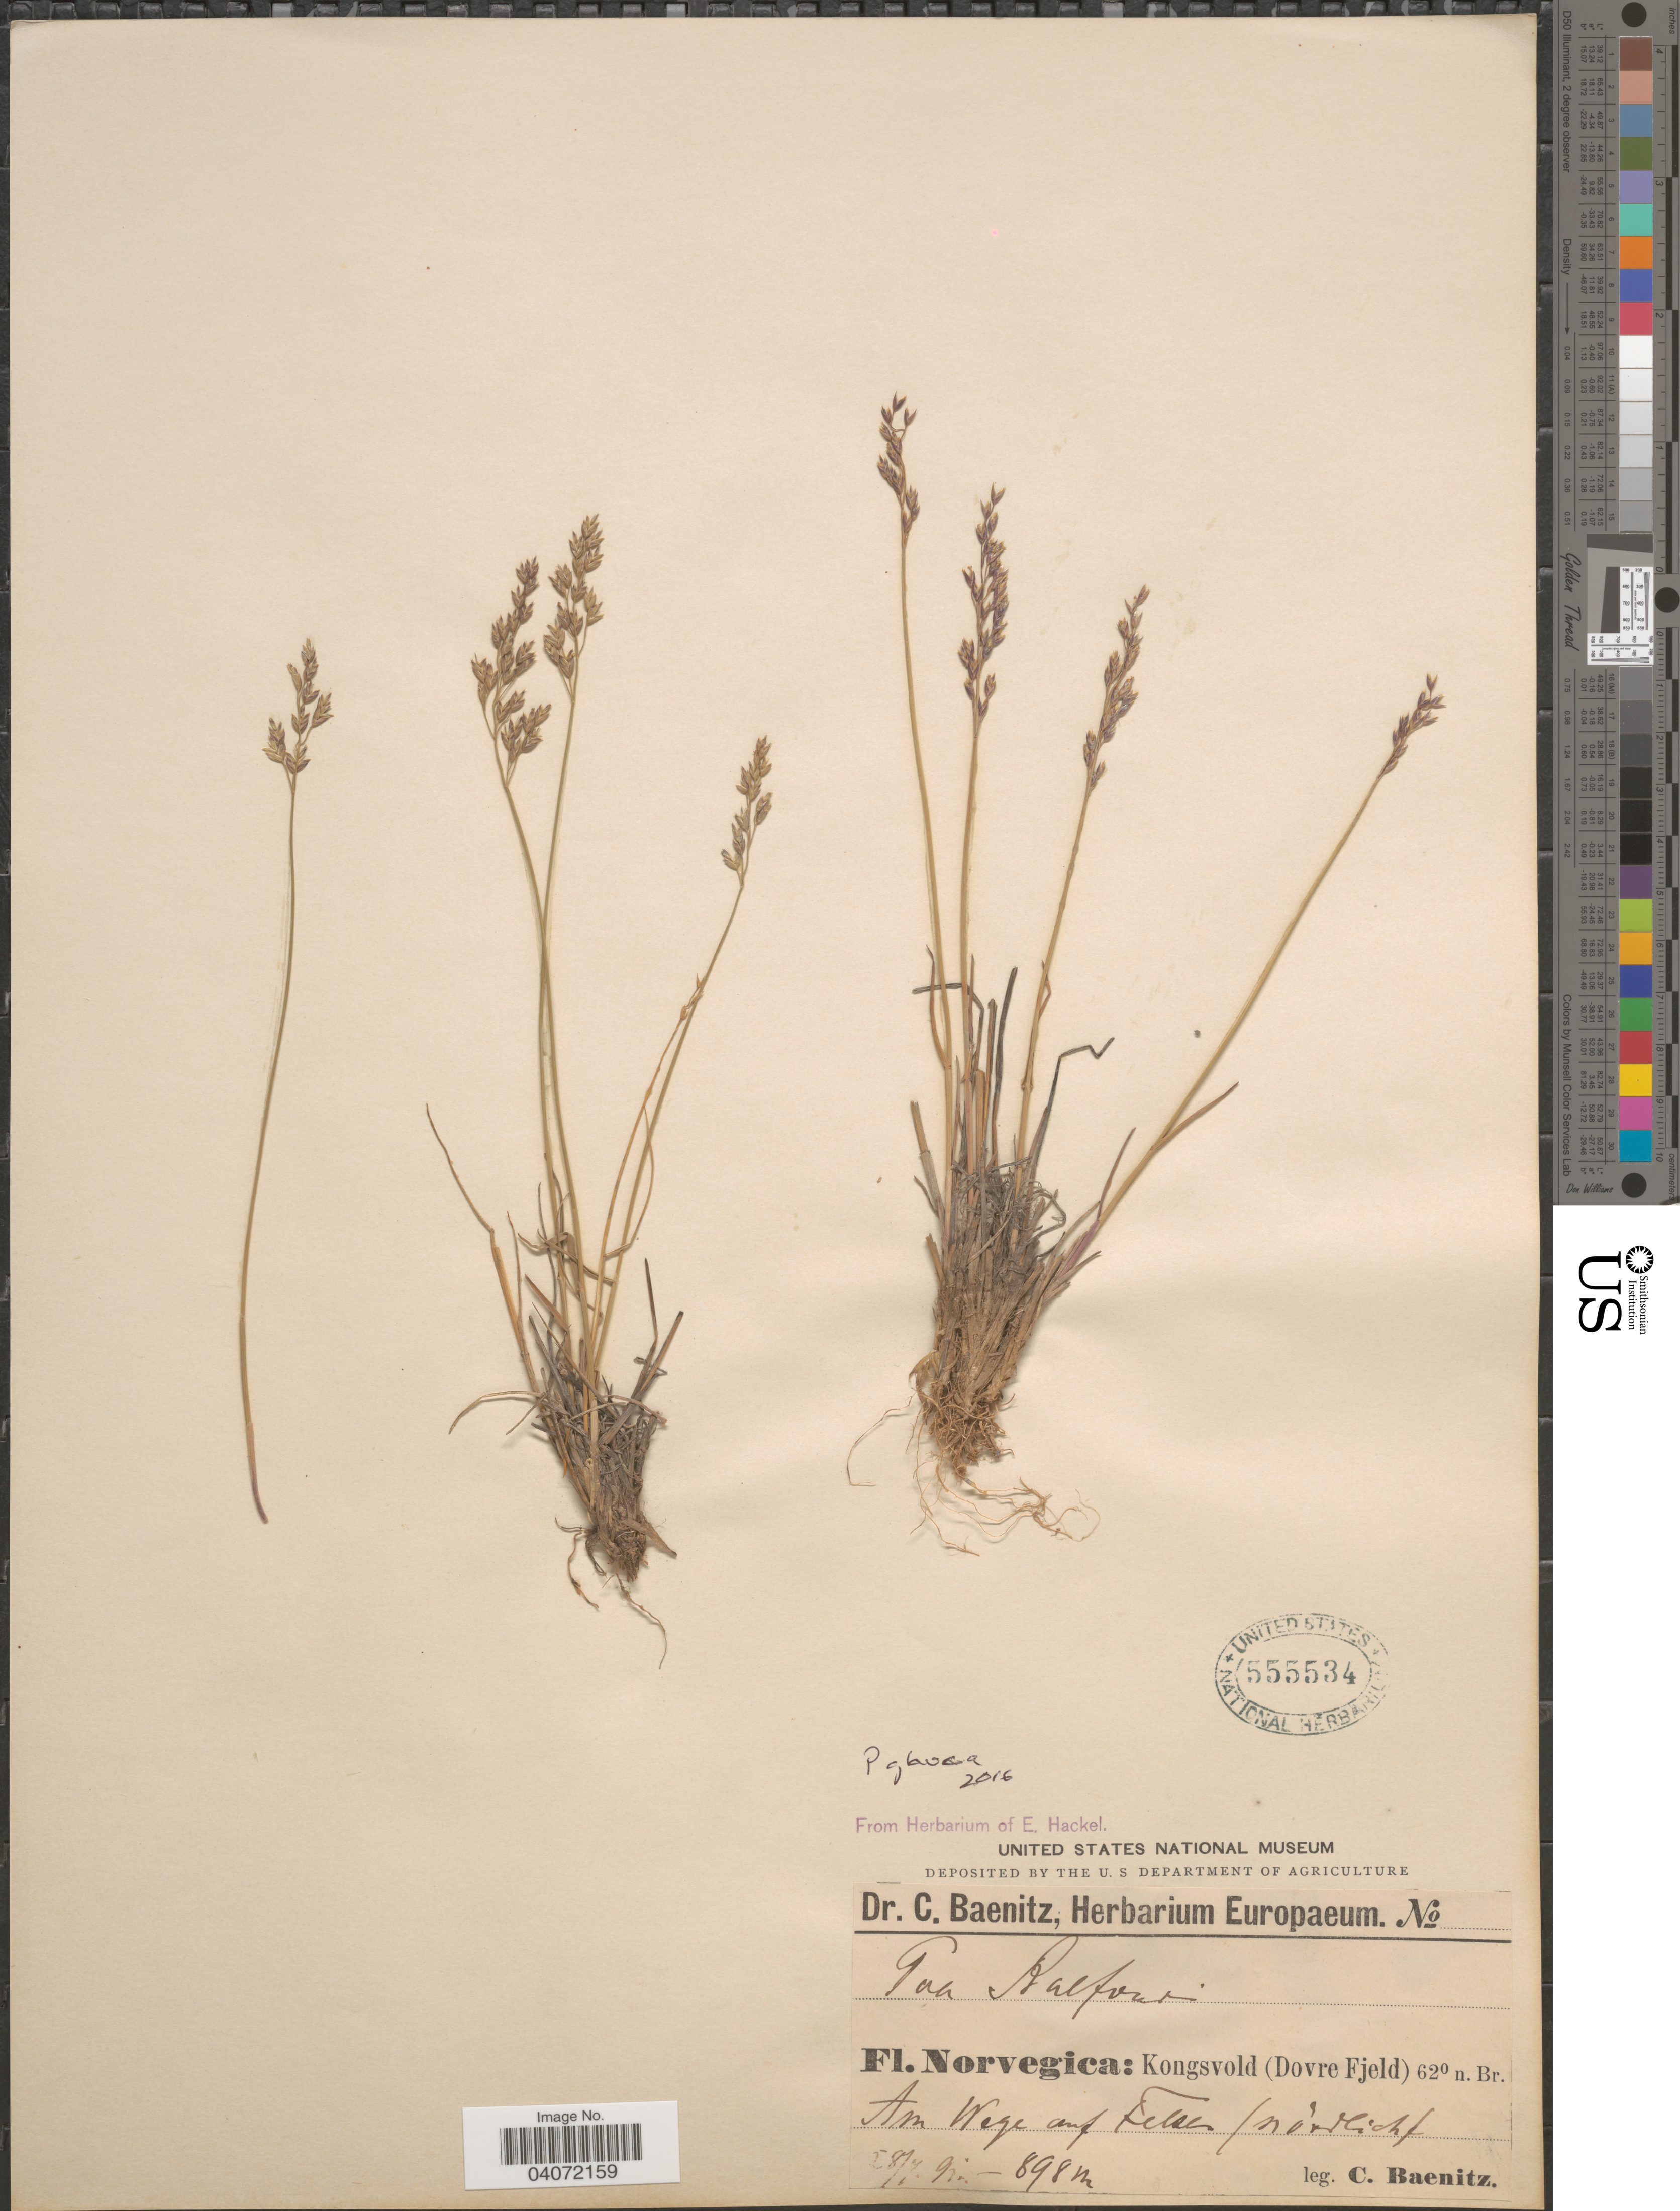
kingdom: Plantae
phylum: Tracheophyta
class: Liliopsida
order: Poales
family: Poaceae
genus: Poa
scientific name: Poa glauca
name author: Vahl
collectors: C. G. Baenitz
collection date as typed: Transcribed d/m/y: 28/7/91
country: Norway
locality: Norvegica: Kongsvold (Dovre Fjeld). Am Wege auf Felsen (nördlich).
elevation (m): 898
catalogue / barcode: US 555534